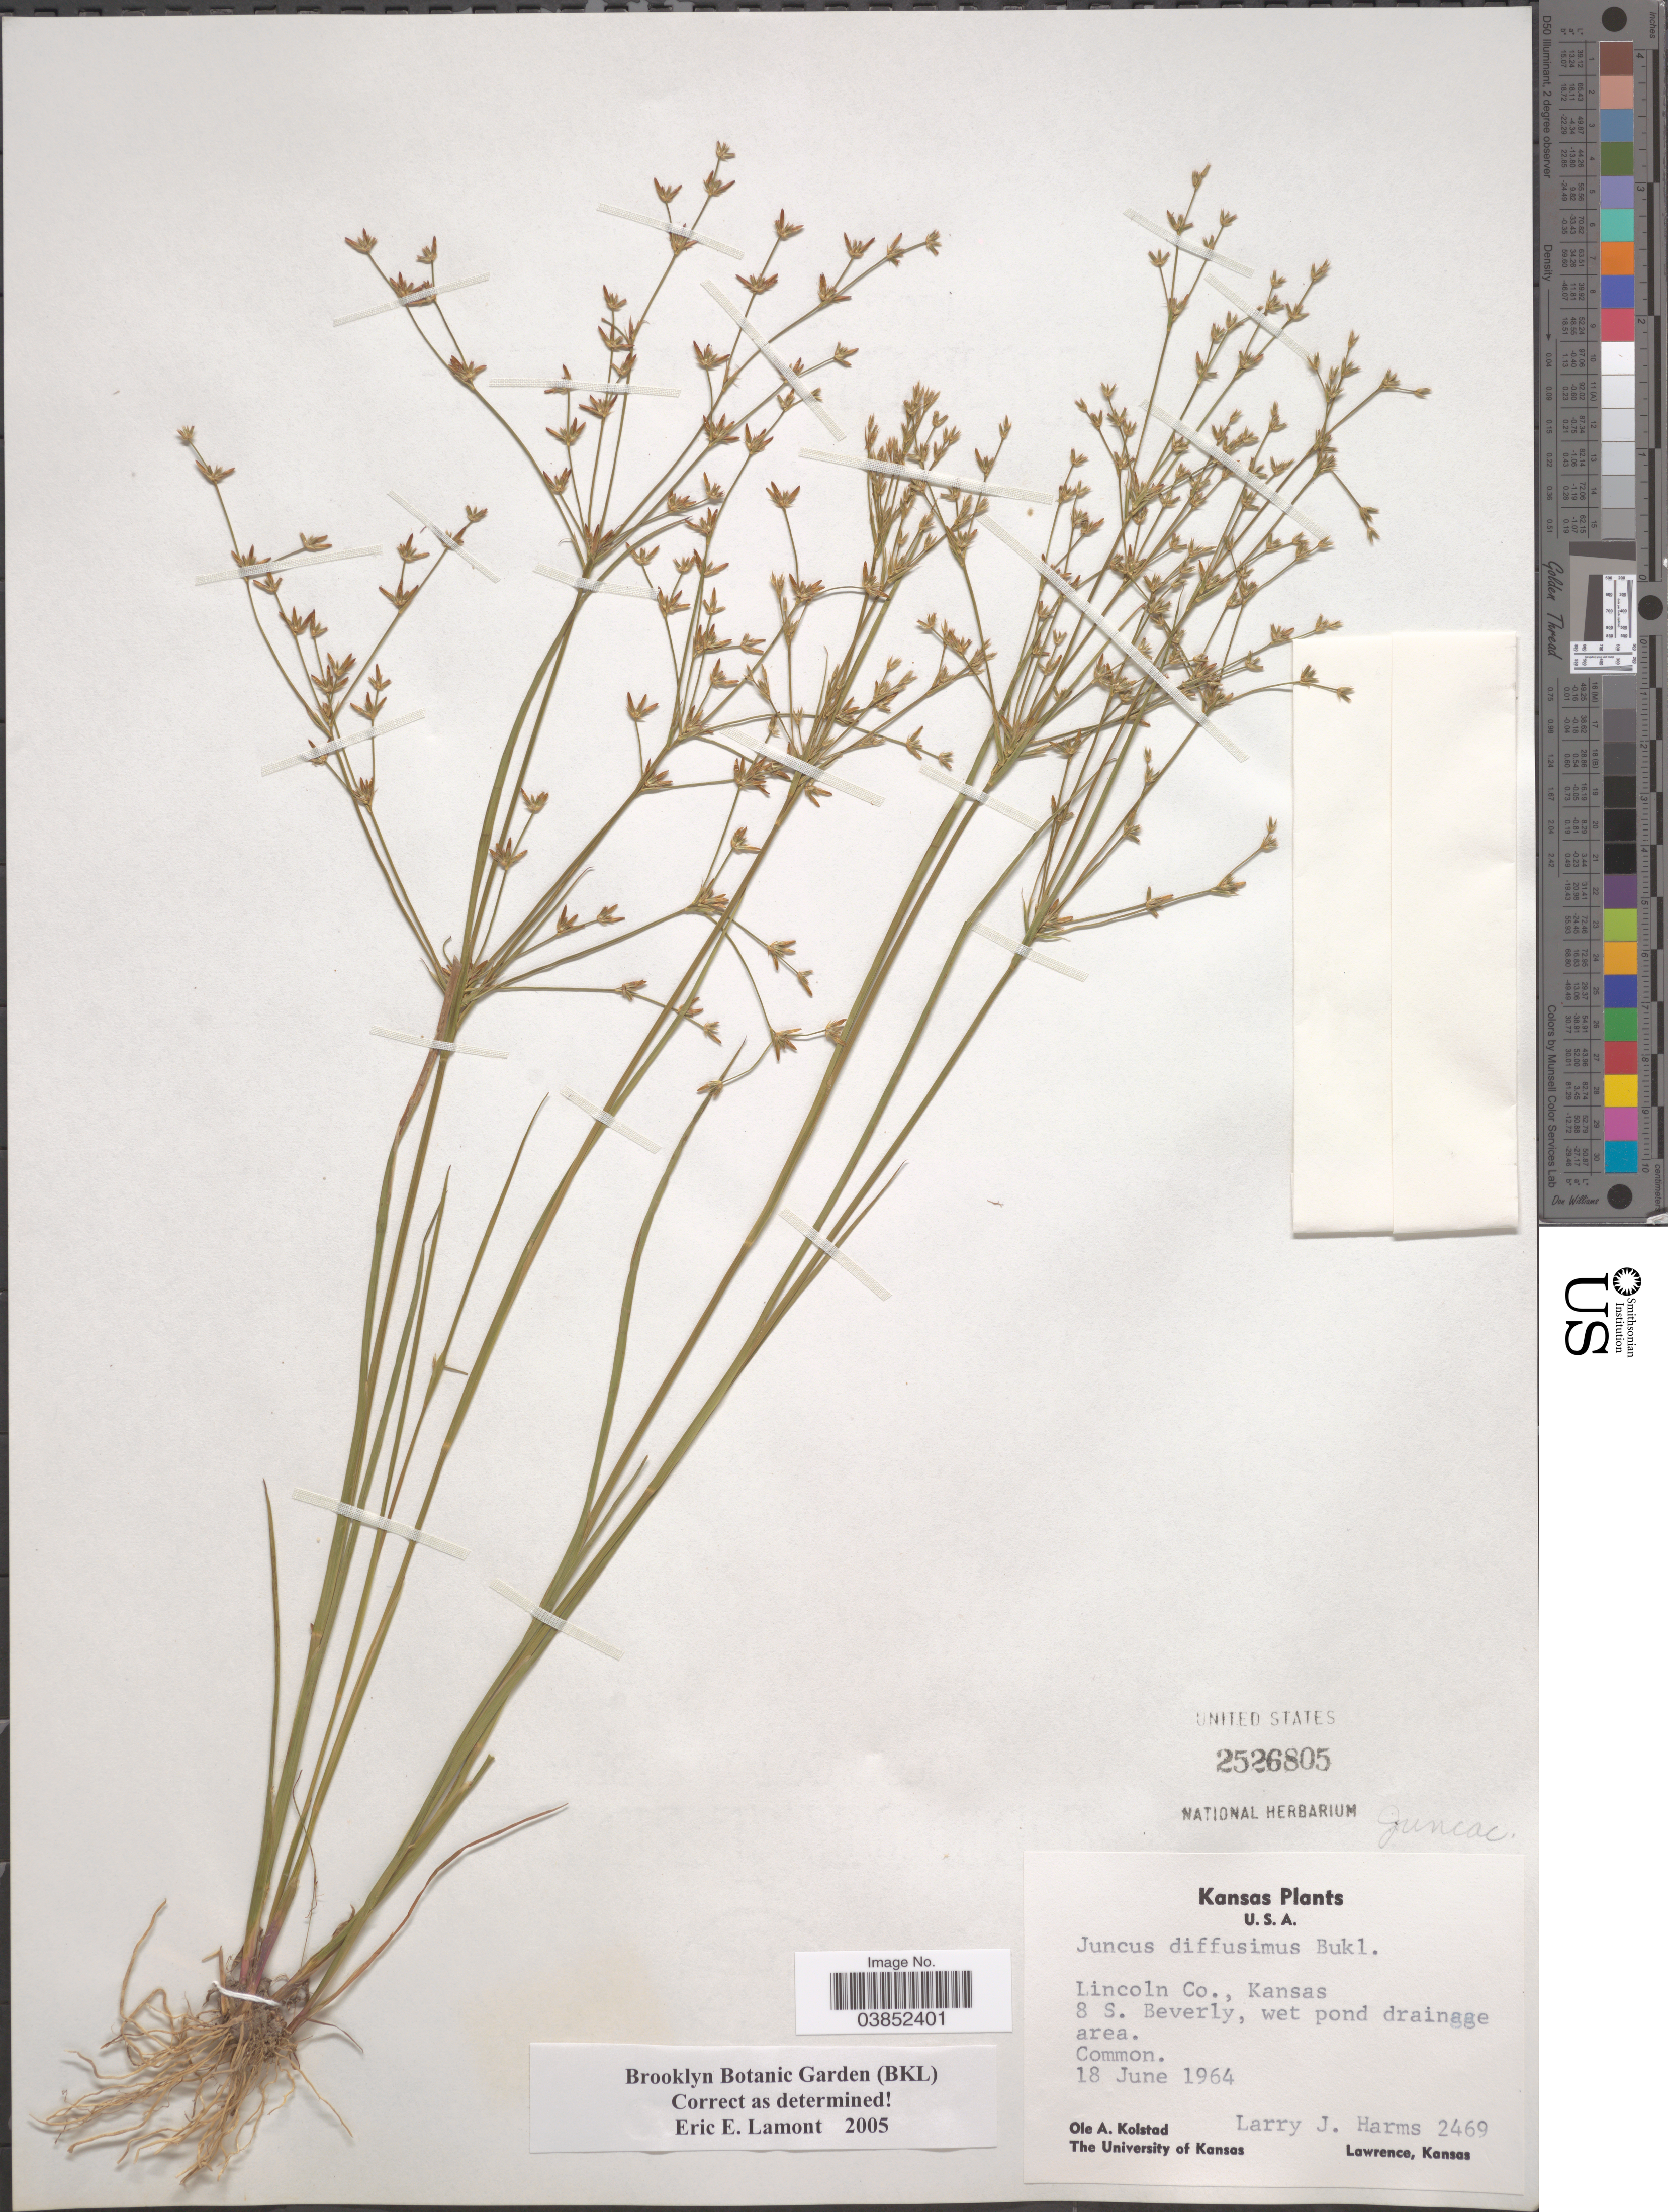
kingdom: Plantae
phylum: Tracheophyta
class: Liliopsida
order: Poales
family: Juncaceae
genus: Juncus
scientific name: Juncus diffusissimus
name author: Buckley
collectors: O. Kolstad & L. Harms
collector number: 2469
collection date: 1964-06-18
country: United States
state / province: Kansas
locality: Lincoln Co. 8 S. Beverly.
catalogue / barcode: US 2526805